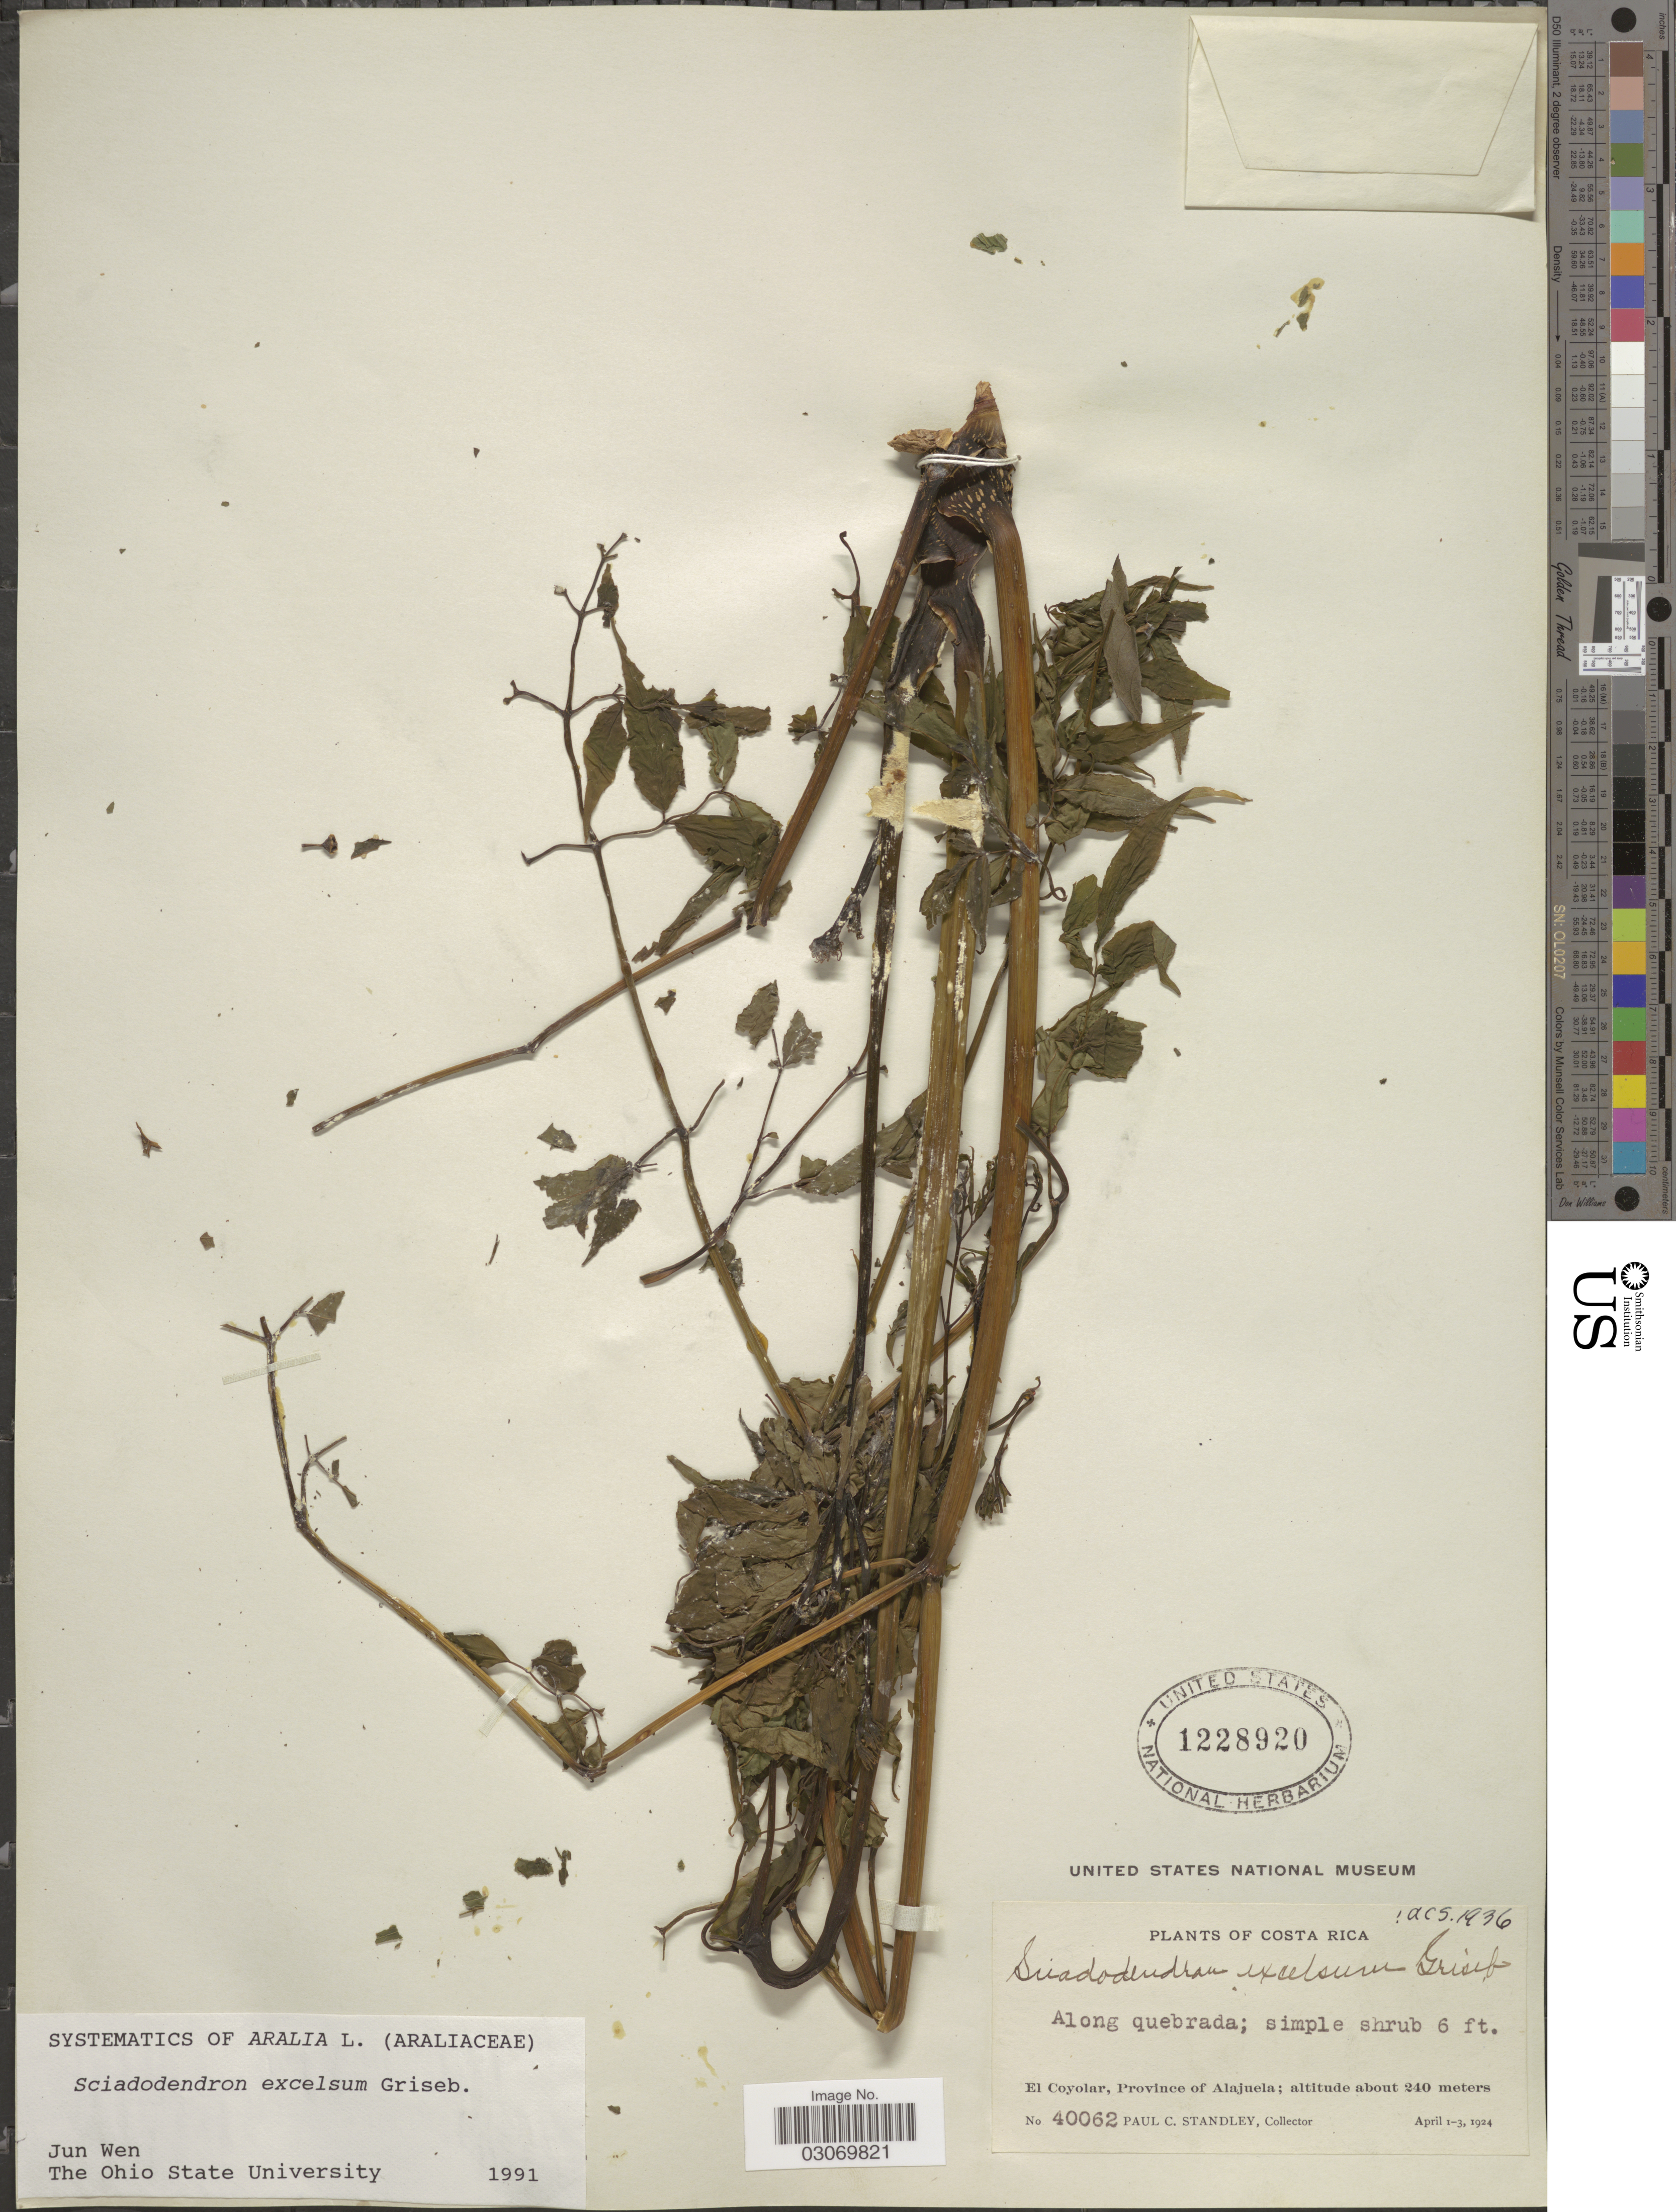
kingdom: Plantae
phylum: Tracheophyta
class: Magnoliopsida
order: Apiales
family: Araliaceae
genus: Sciadodendron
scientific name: Sciadodendron excelsum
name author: Griseb.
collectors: P. C. Standley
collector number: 40062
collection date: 1924-04-01/1924-04-03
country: Costa Rica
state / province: Alajuela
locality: Along quebrada, El Coyolar.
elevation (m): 240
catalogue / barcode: US 1228920